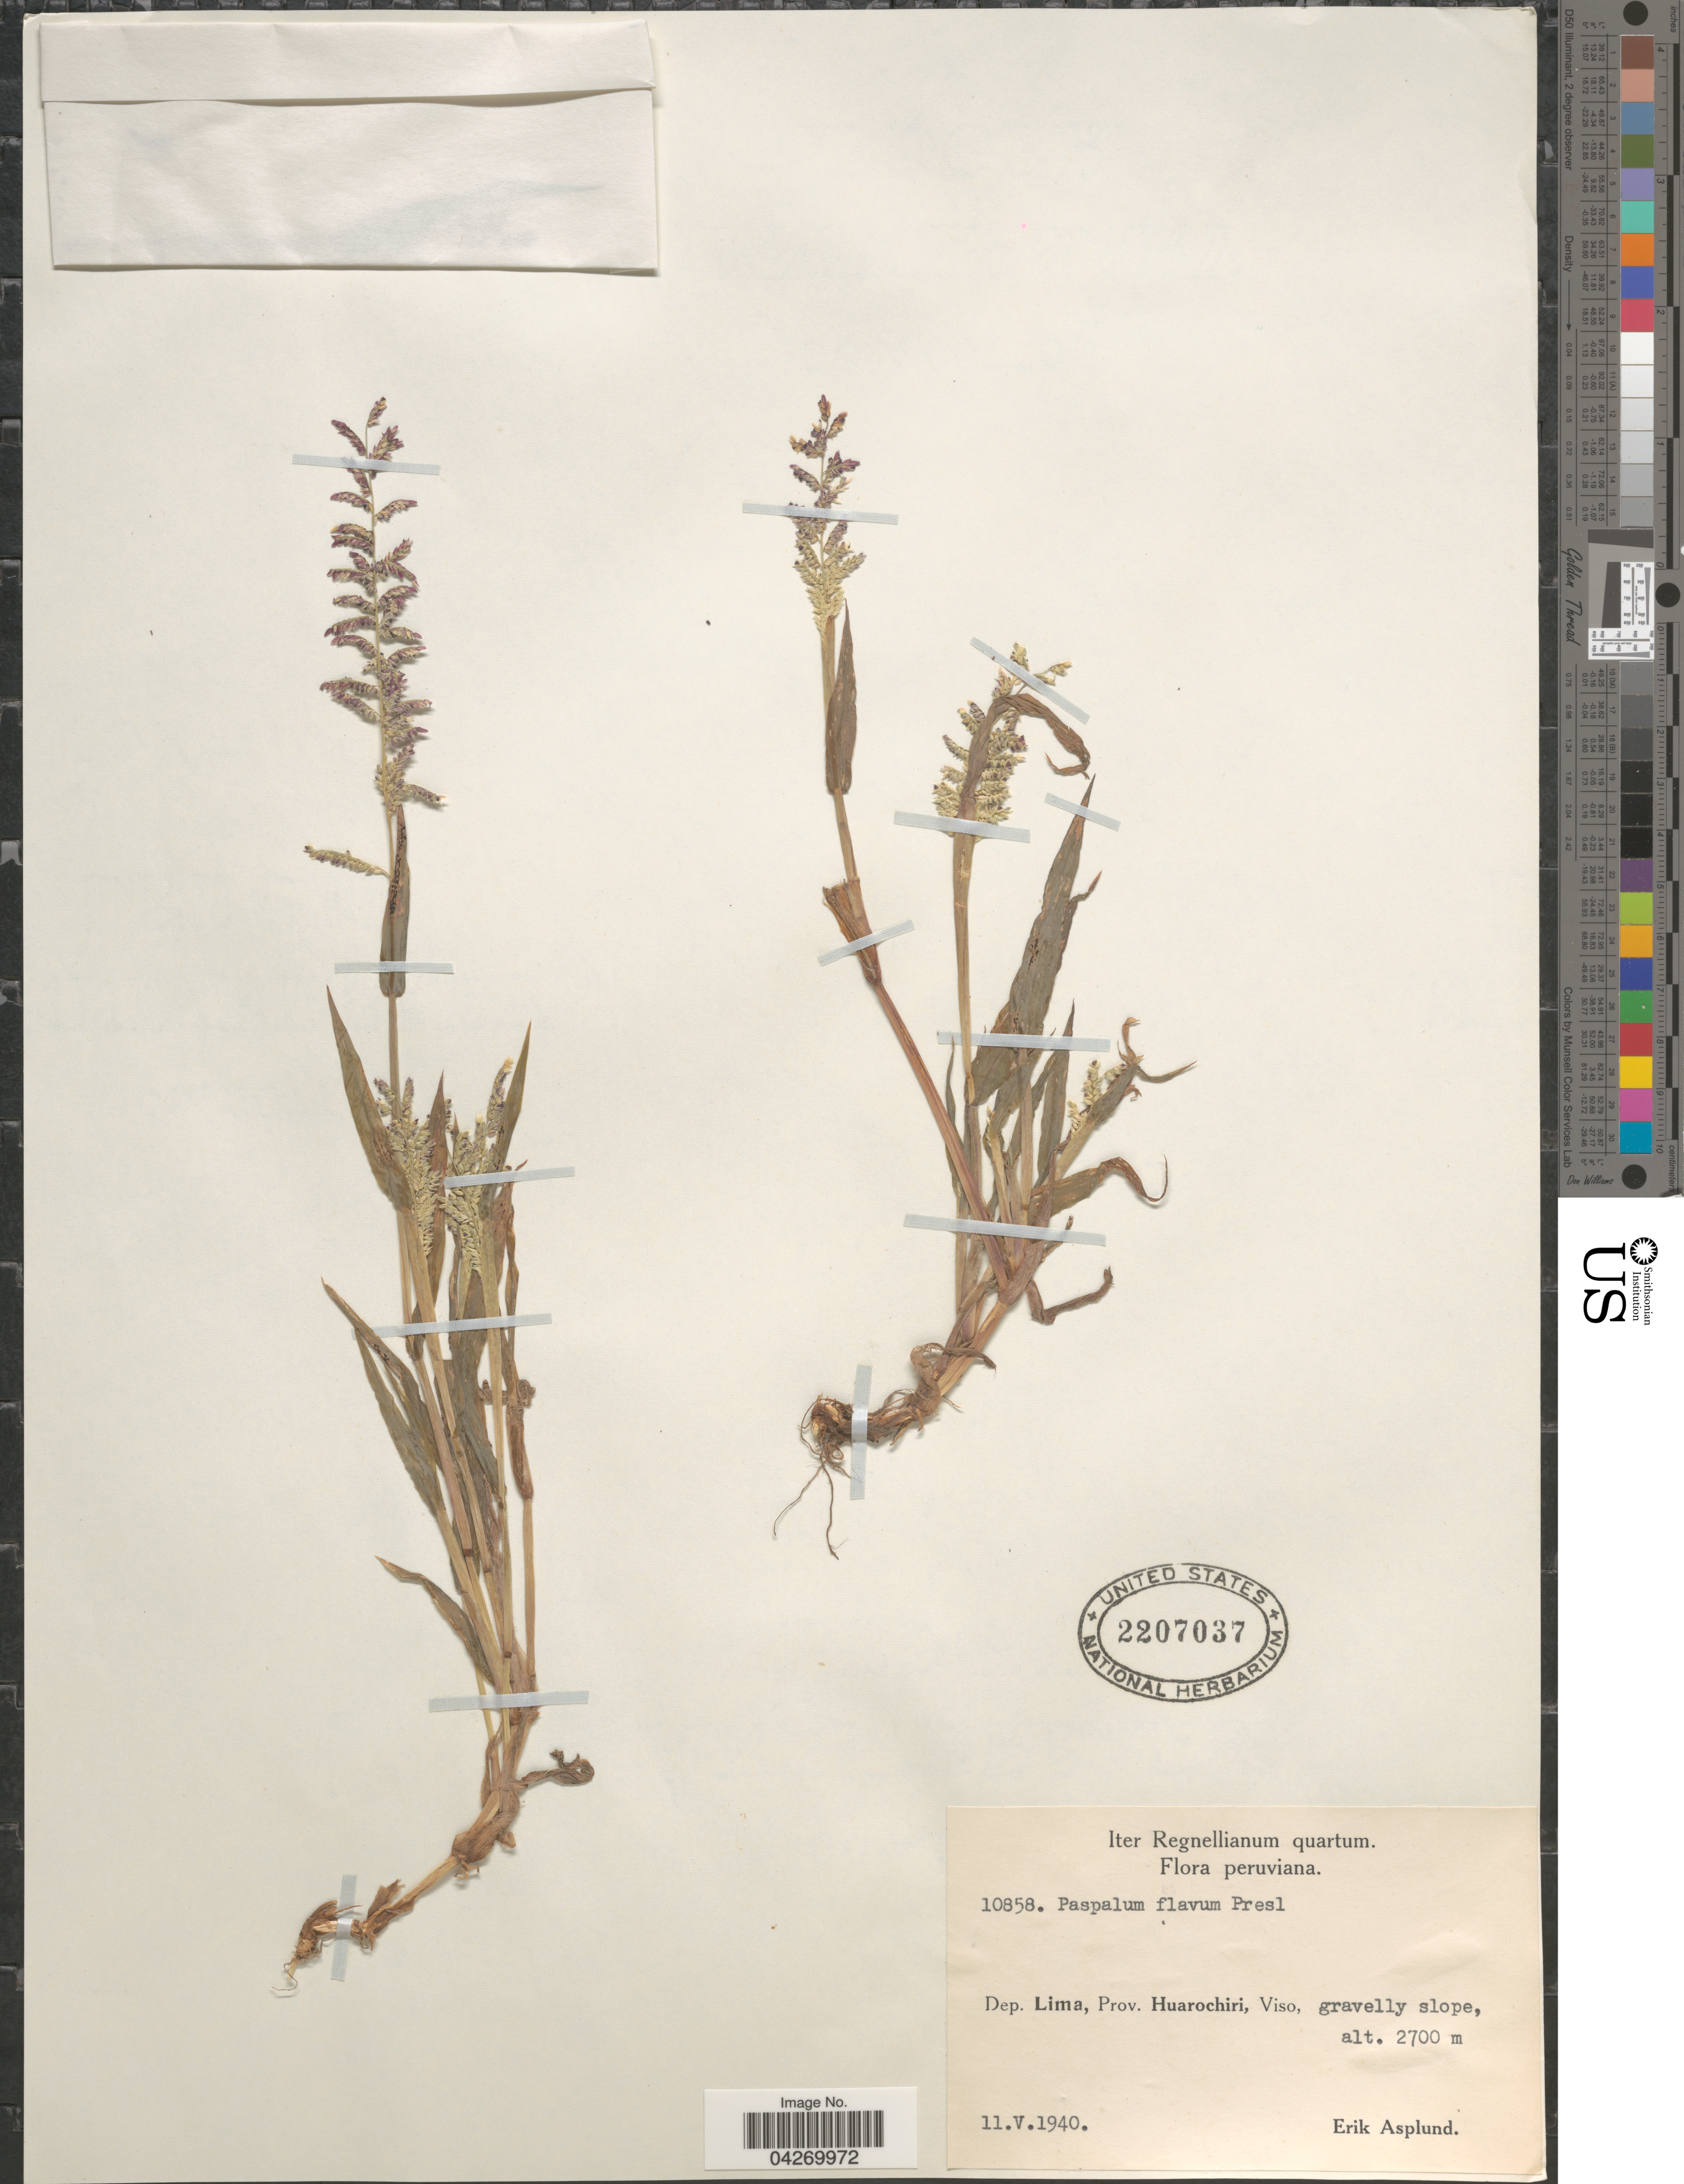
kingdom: Plantae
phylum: Tracheophyta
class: Liliopsida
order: Poales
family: Poaceae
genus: Paspalum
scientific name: Paspalum flavum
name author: J. Presl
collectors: E. Asplund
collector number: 10858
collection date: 1940-05-11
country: Peru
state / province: Lima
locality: Iter Regnellianum quartum. Dep. Lima, Prov. Huarochiri, Viso, gravelly slope.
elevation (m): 2700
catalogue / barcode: US 2207037